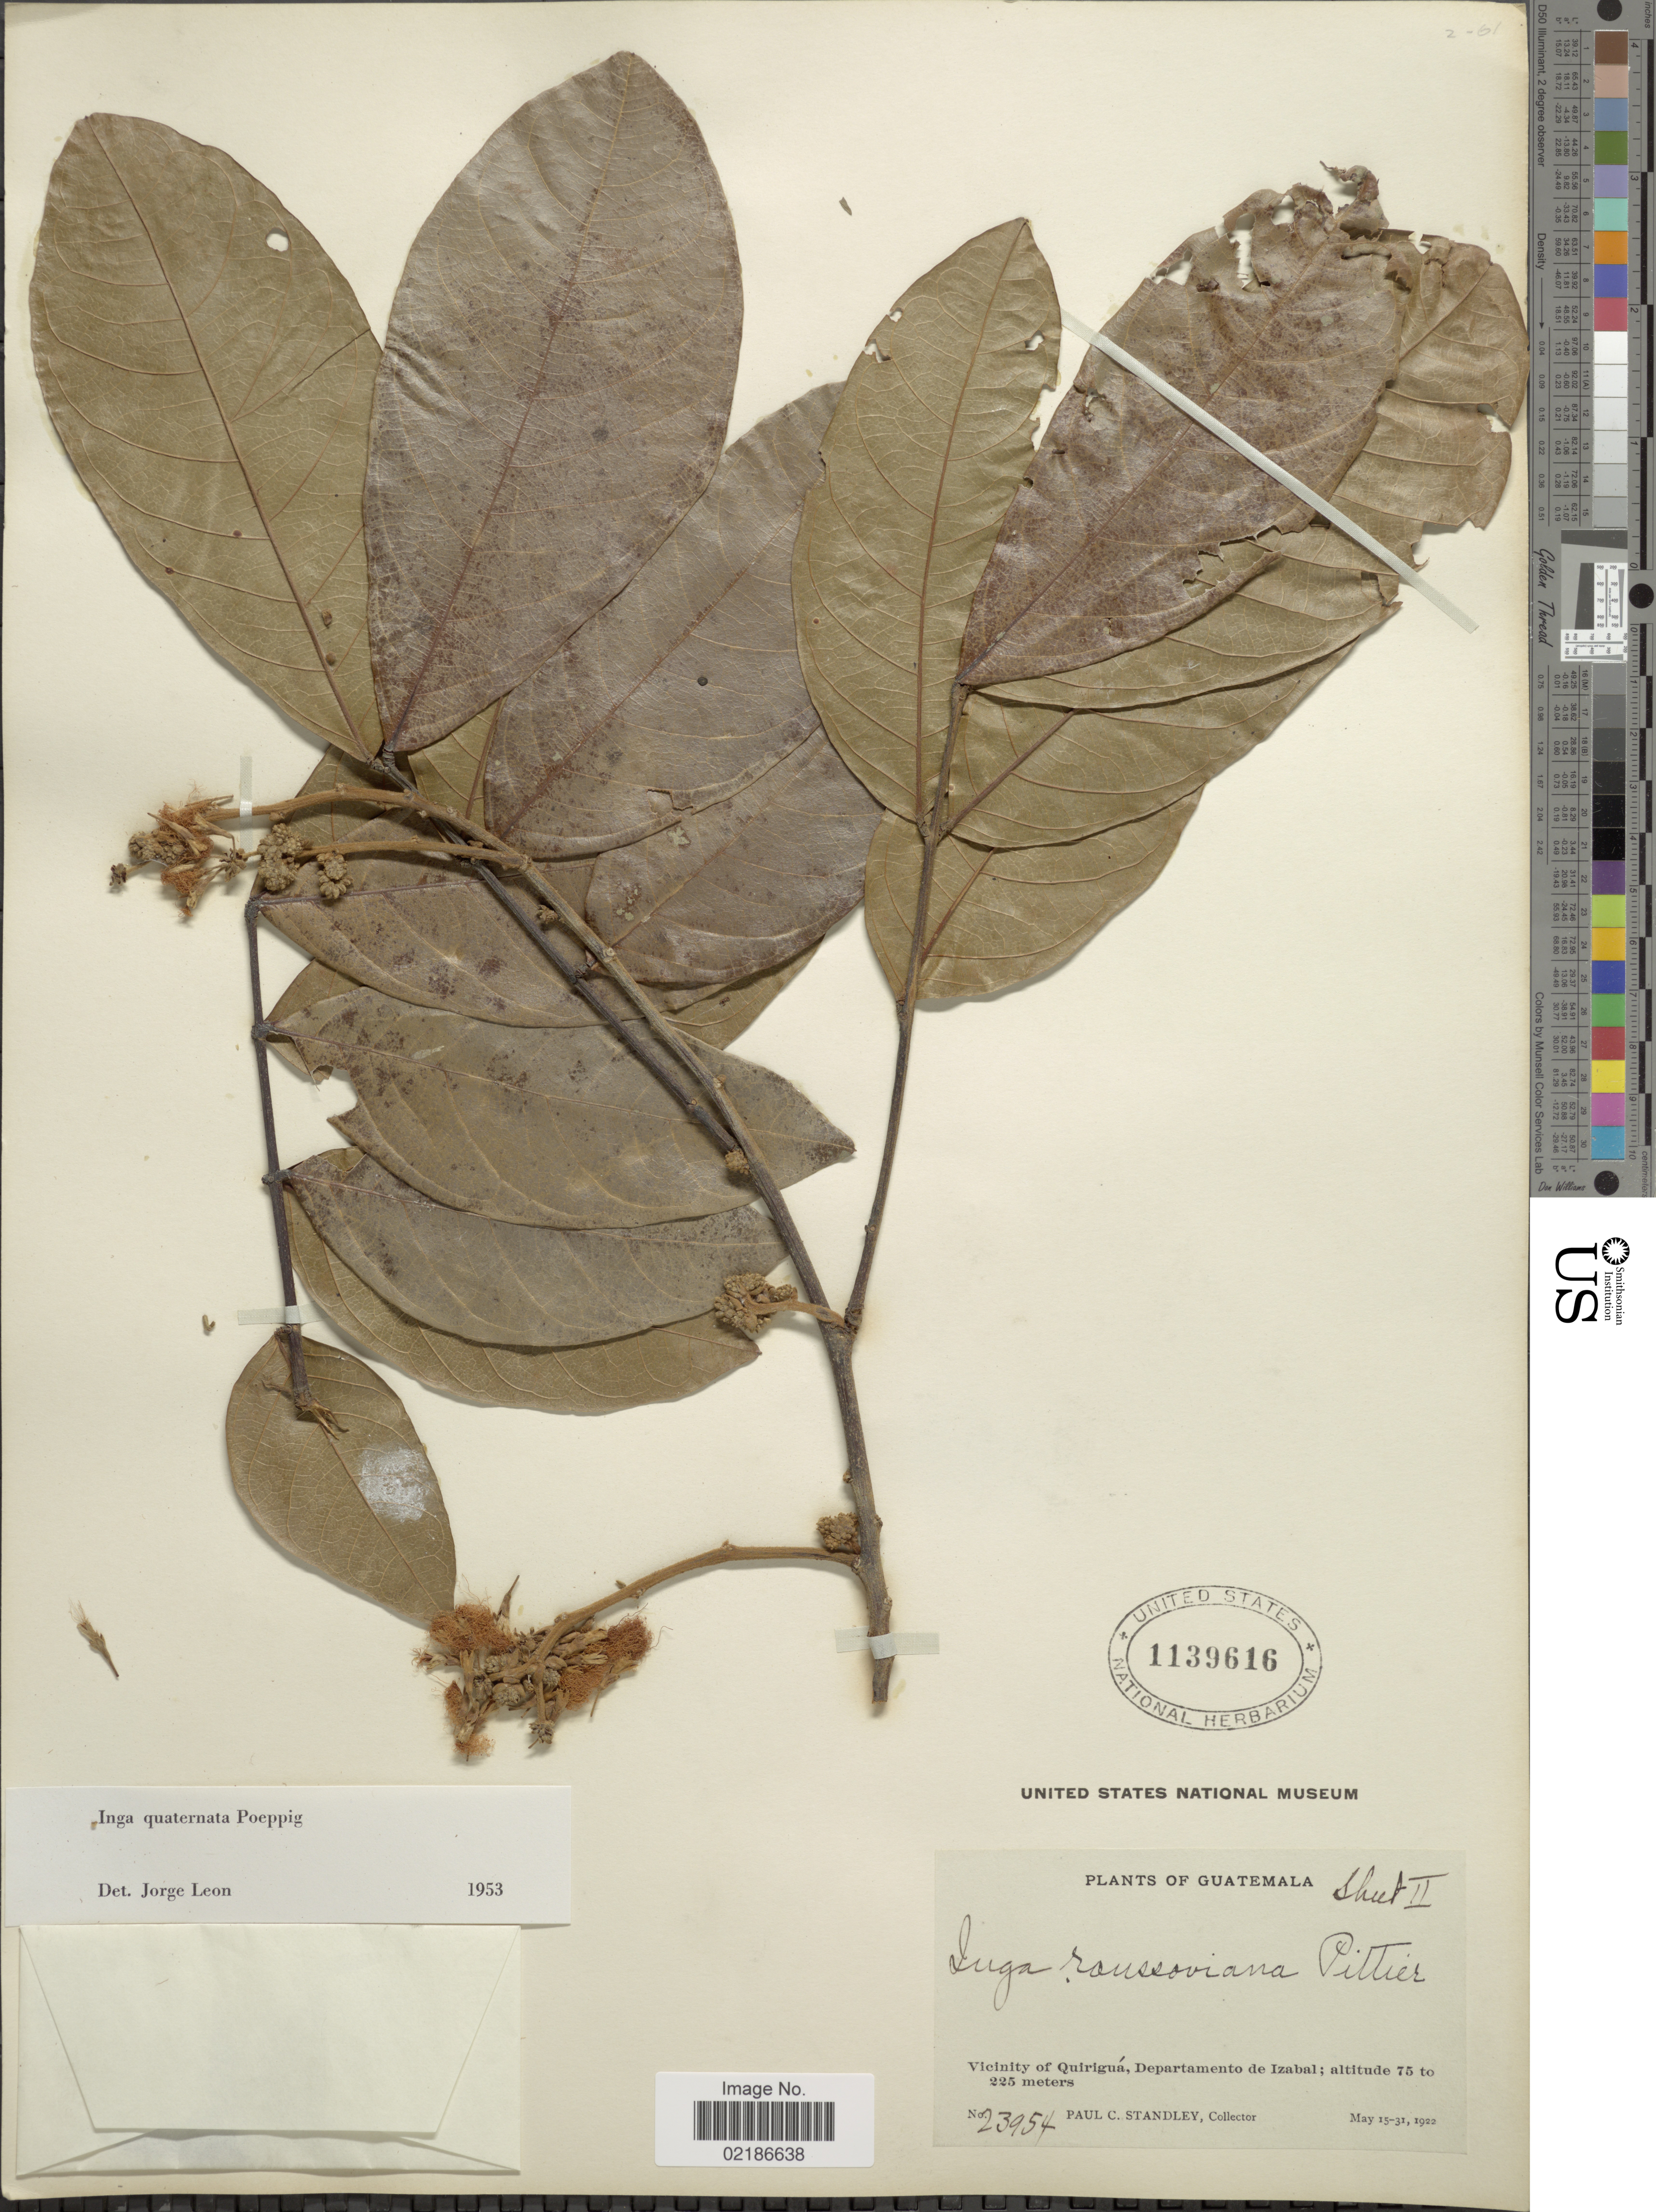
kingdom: Plantae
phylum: Tracheophyta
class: Magnoliopsida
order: Fabales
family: Fabaceae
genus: Inga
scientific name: Inga quaternata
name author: Poepp. & Endl.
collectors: P. C. Standley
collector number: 23954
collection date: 1922-05-15/1922-05-31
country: Guatemala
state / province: Izabal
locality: Vicinity of Quirigua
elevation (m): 75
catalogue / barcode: US 1139616